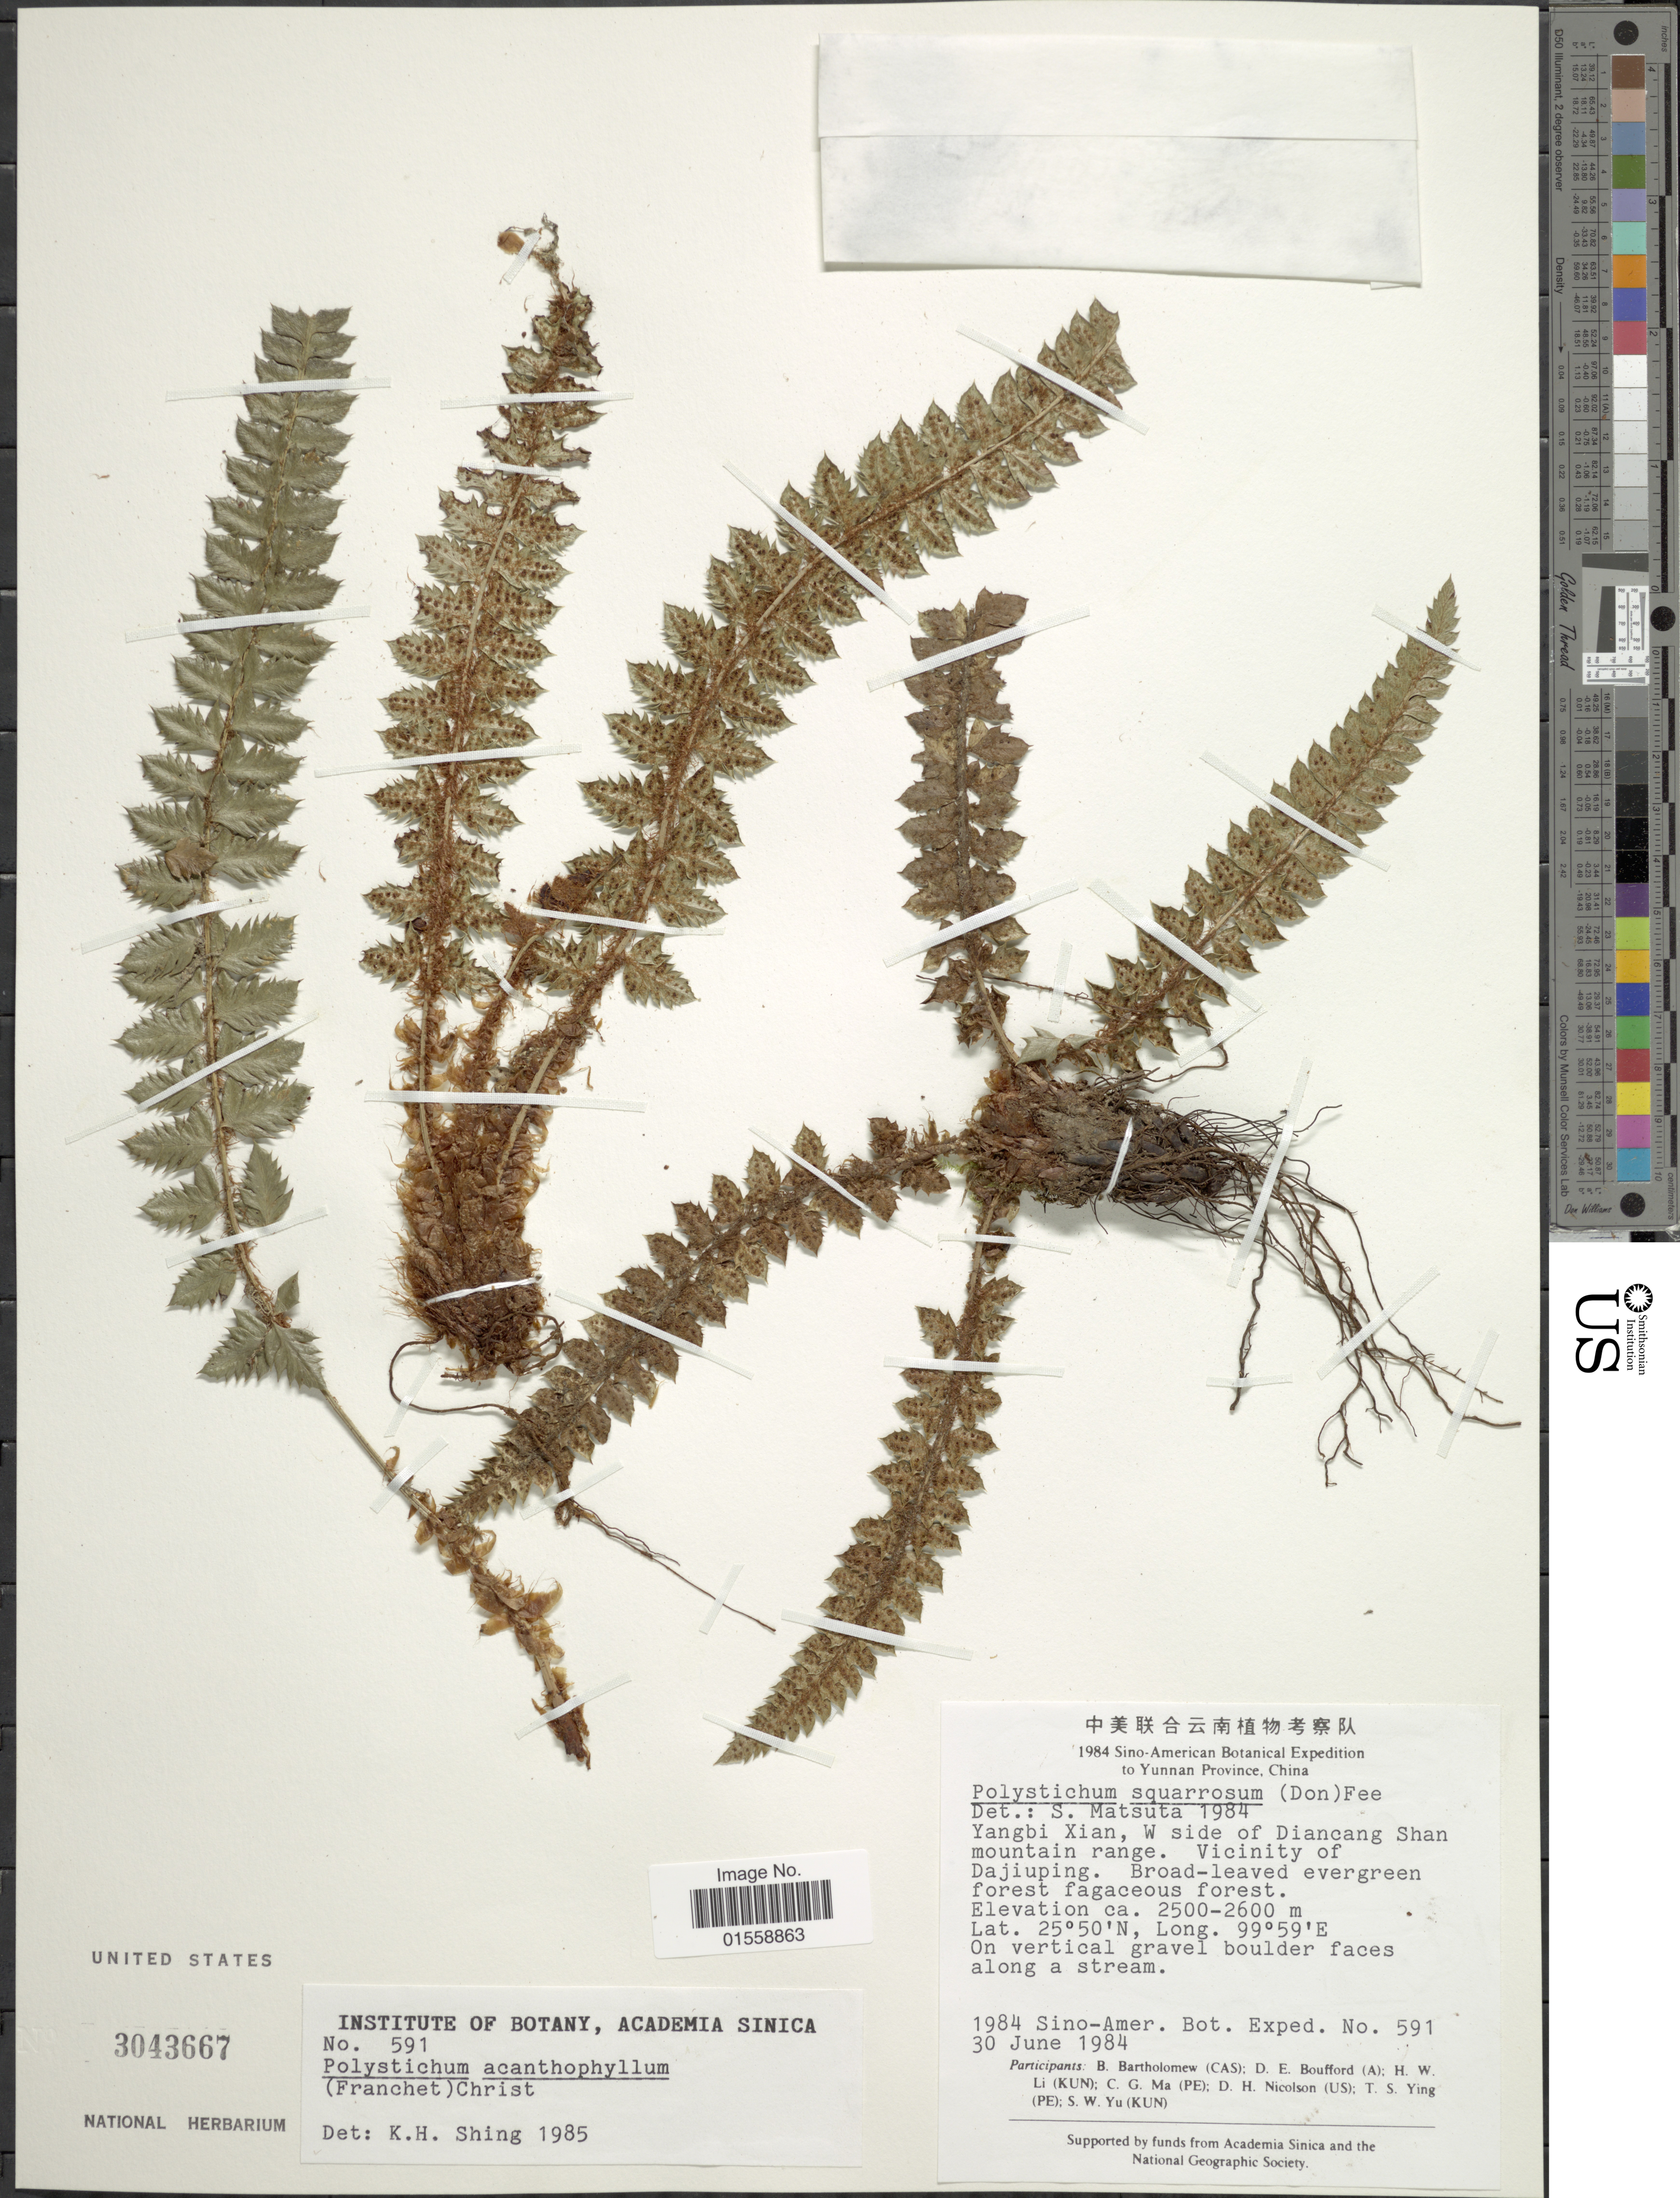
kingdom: Plantae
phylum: Tracheophyta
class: Polypodiopsida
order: Polypodiales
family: Dryopteridaceae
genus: Polystichum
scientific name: Polystichum acanthophyllum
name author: (Franch.) Christ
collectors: Sino-Amer. Bot. Exped. 1984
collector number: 591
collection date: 1984-06-30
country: China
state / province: Yunnan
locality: Yunnan Province, China, Yangbi Xian, W side of Diancang Shan mountain range, vicinity of Dajiuping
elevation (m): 2500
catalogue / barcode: US 3043667